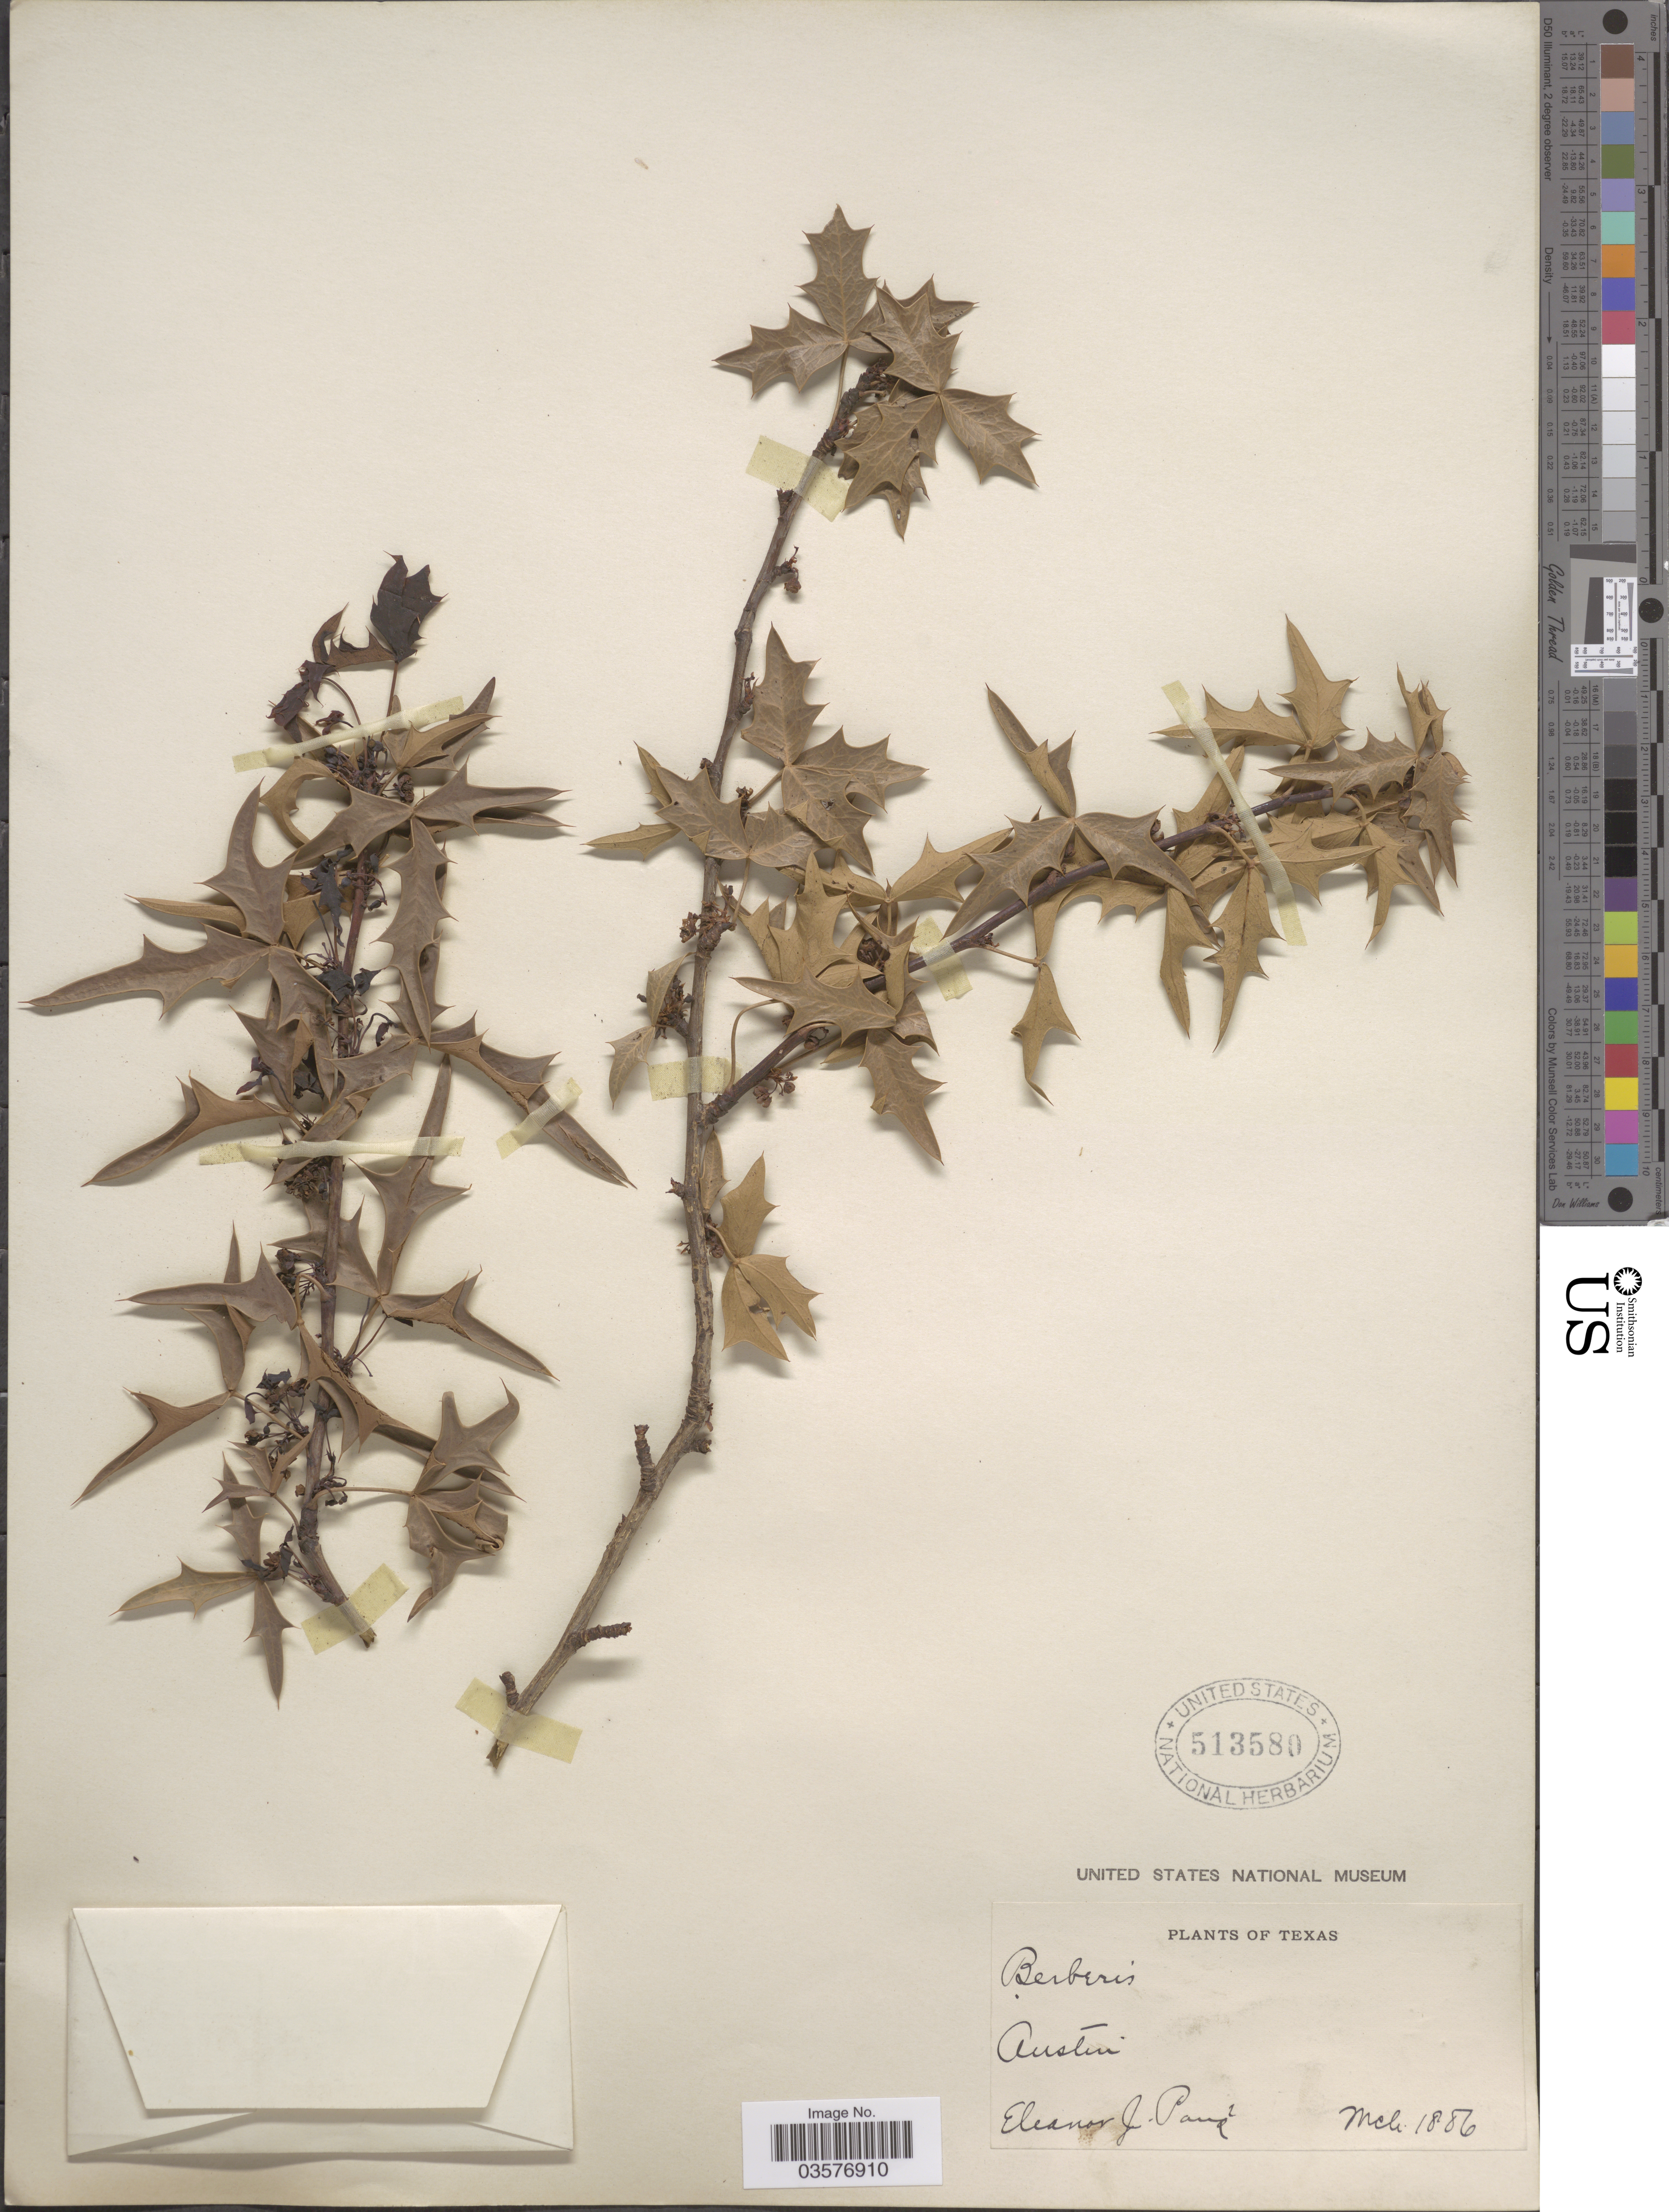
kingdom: Plantae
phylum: Tracheophyta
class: Magnoliopsida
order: Ranunculales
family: Berberidaceae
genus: Mahonia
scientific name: Mahonia trifoliolata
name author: (Monic.) Fedde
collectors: E. Pond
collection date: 1886-03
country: United States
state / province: Texas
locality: Austin.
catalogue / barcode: US 513580